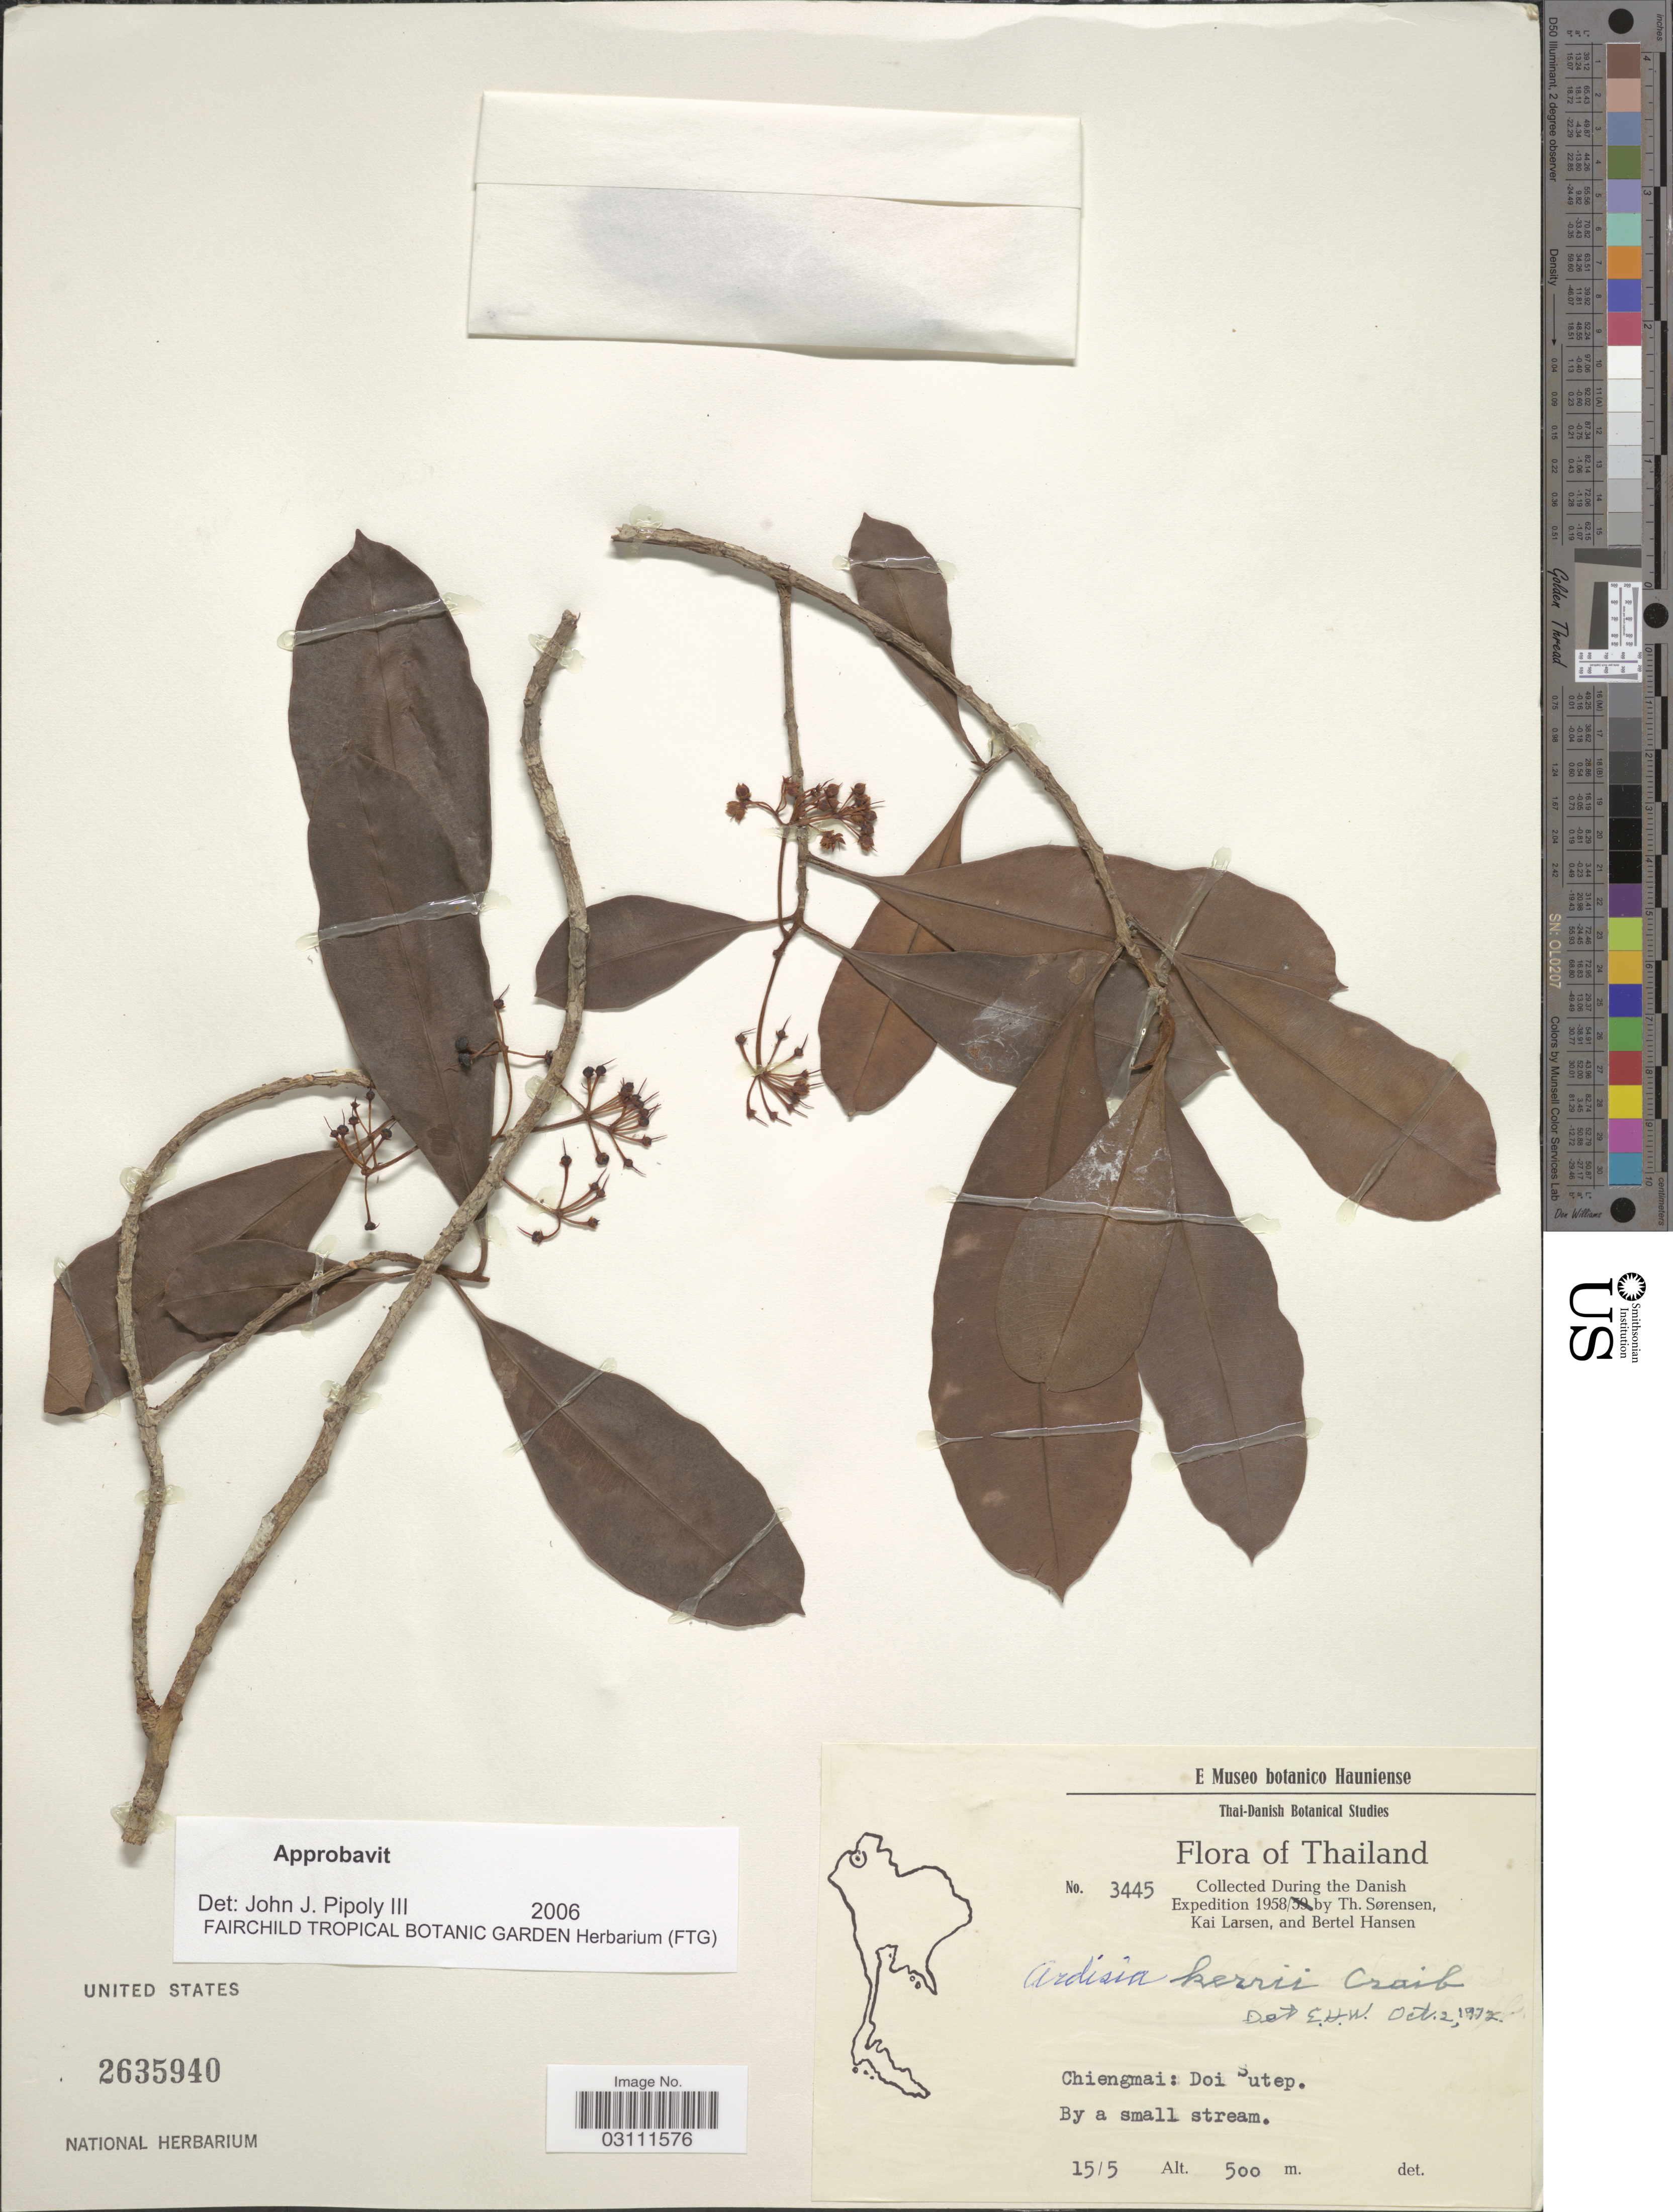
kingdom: Plantae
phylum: Tracheophyta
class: Magnoliopsida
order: Ericales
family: Primulaceae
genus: Ardisia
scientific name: Ardisia henryi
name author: Hemsl.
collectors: T. Sorensen, K. Larsen & B. Hansen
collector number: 3445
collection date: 1958-05-15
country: Thailand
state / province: Chiang Mai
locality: Chiengmai: Doi Sutep.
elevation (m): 500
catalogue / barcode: US 2635940